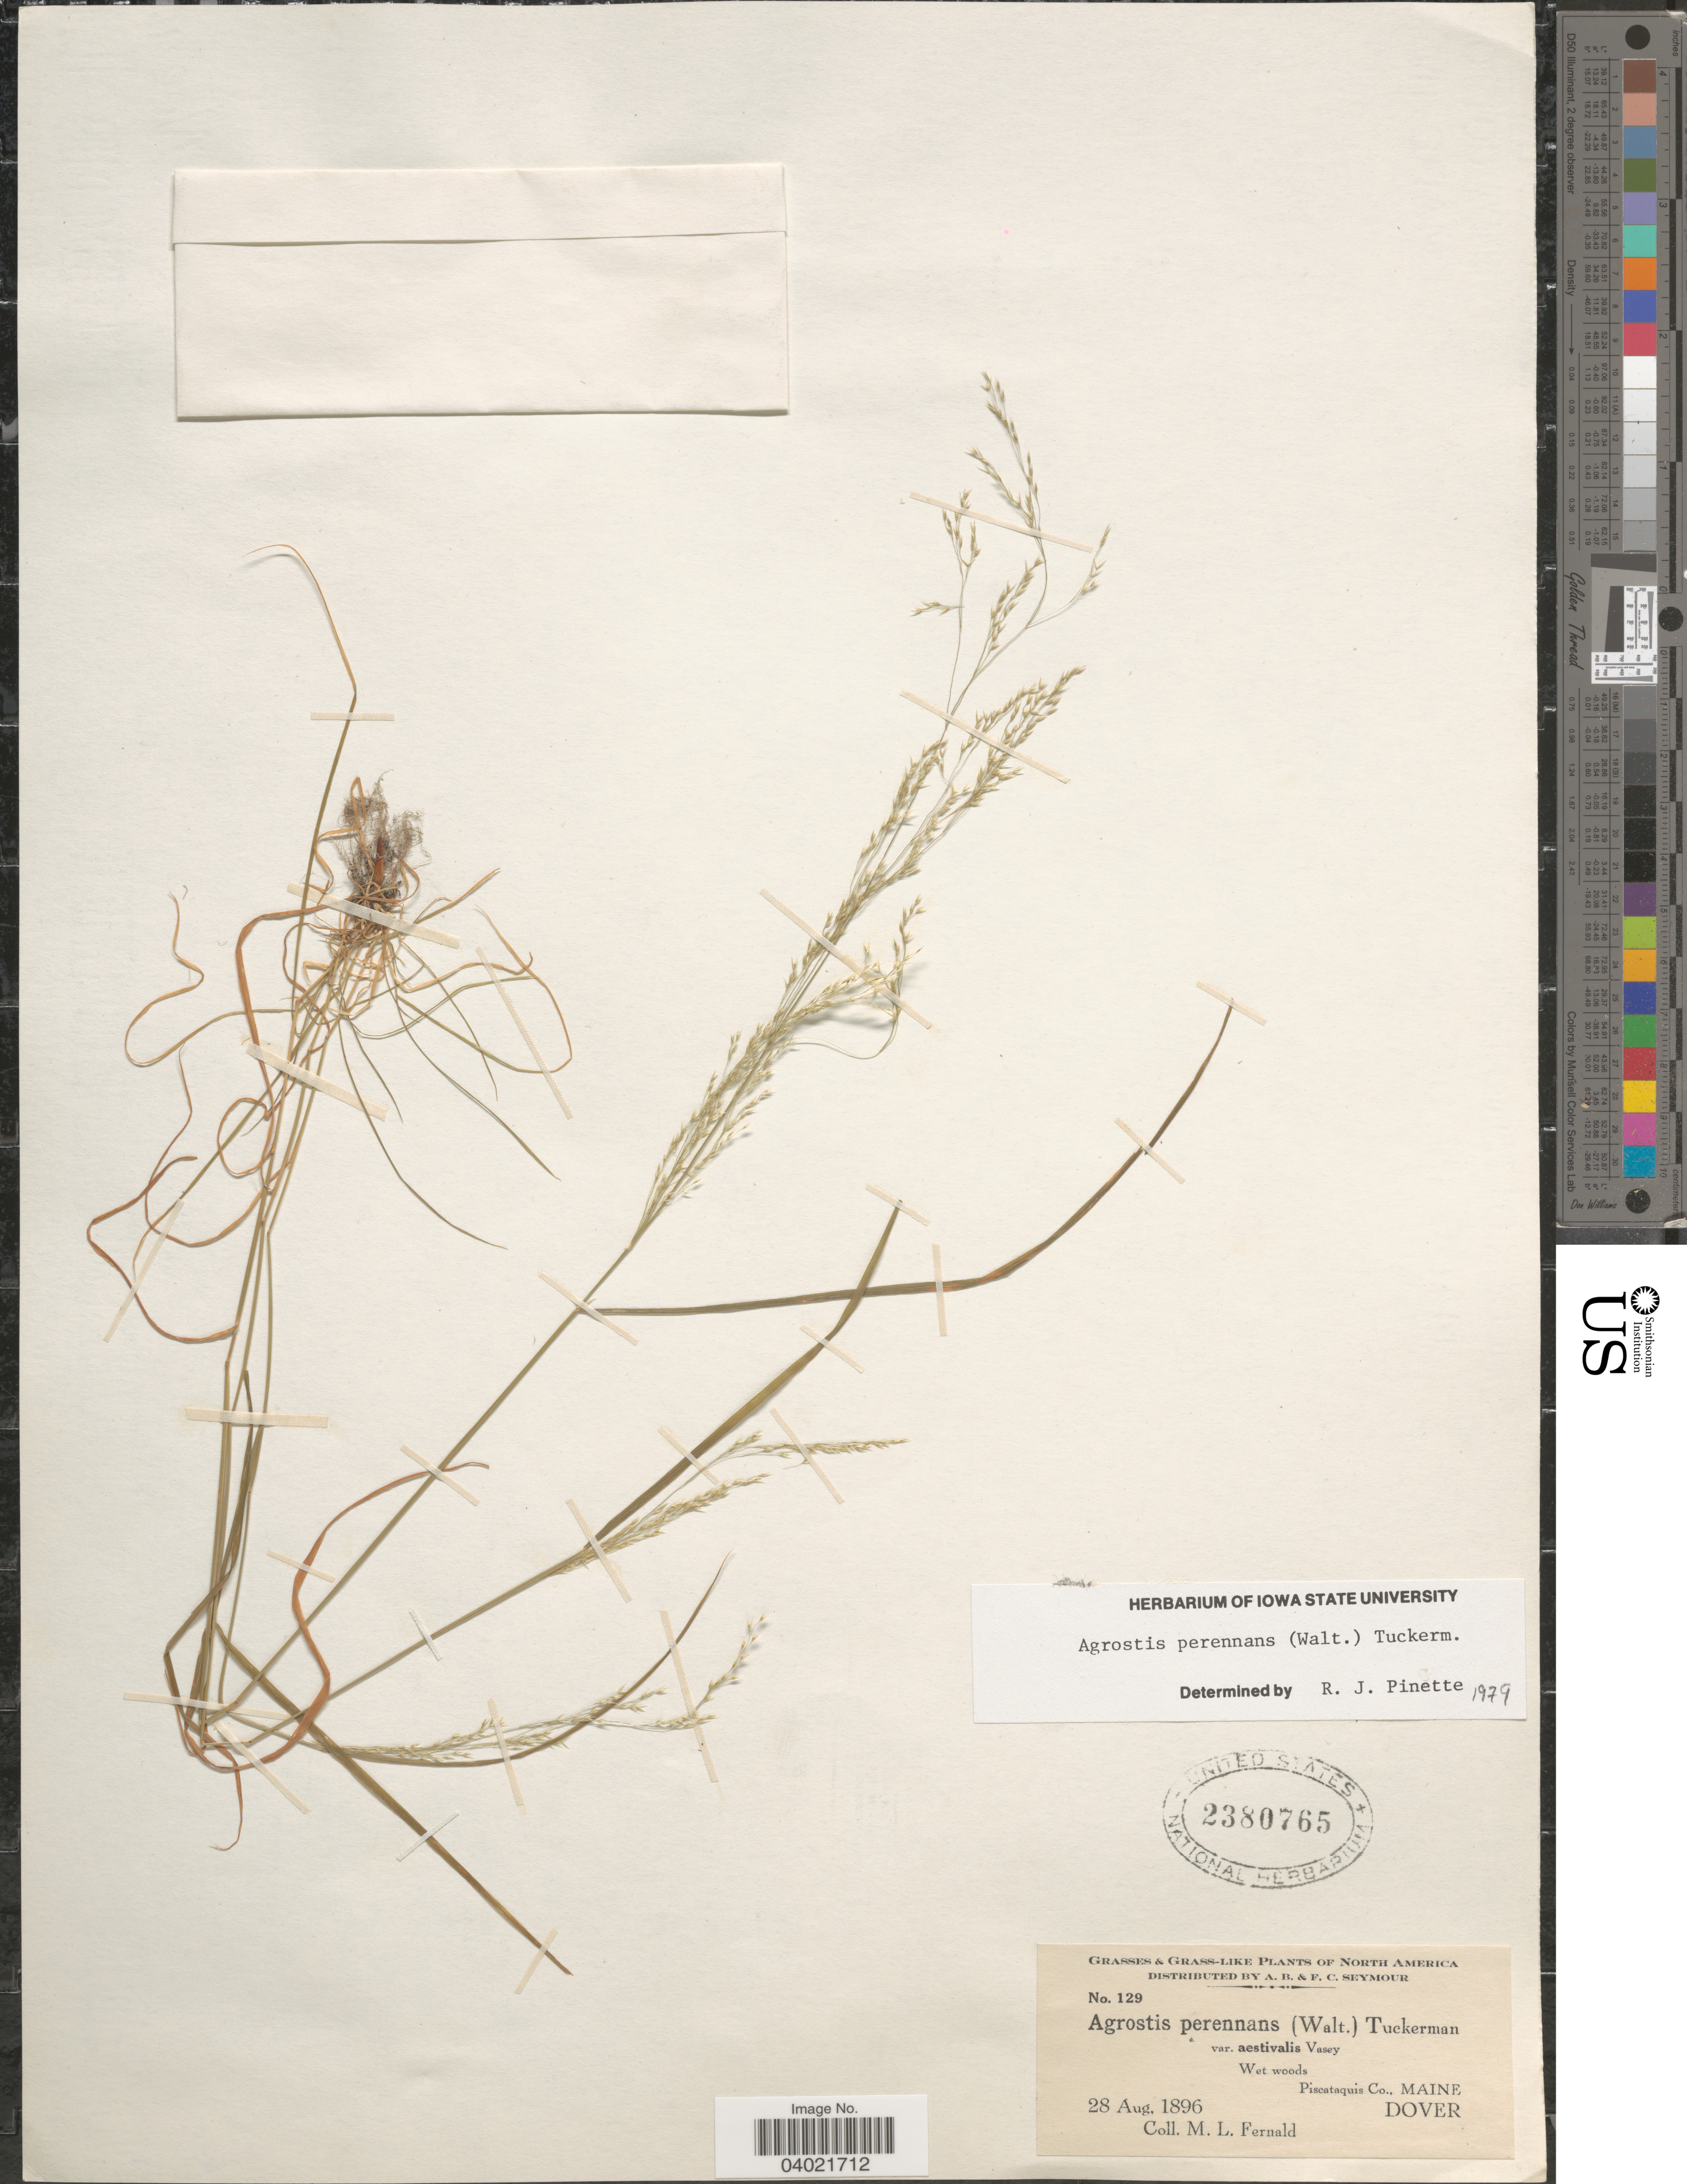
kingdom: Plantae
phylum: Tracheophyta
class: Liliopsida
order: Poales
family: Poaceae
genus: Agrostis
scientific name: Agrostis perennans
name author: (Walter) Tuck.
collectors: M. L. Fernald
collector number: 129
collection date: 1896-08-28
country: United States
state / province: Maine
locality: Piscataquis Co., Dover.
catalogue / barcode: US 2380765